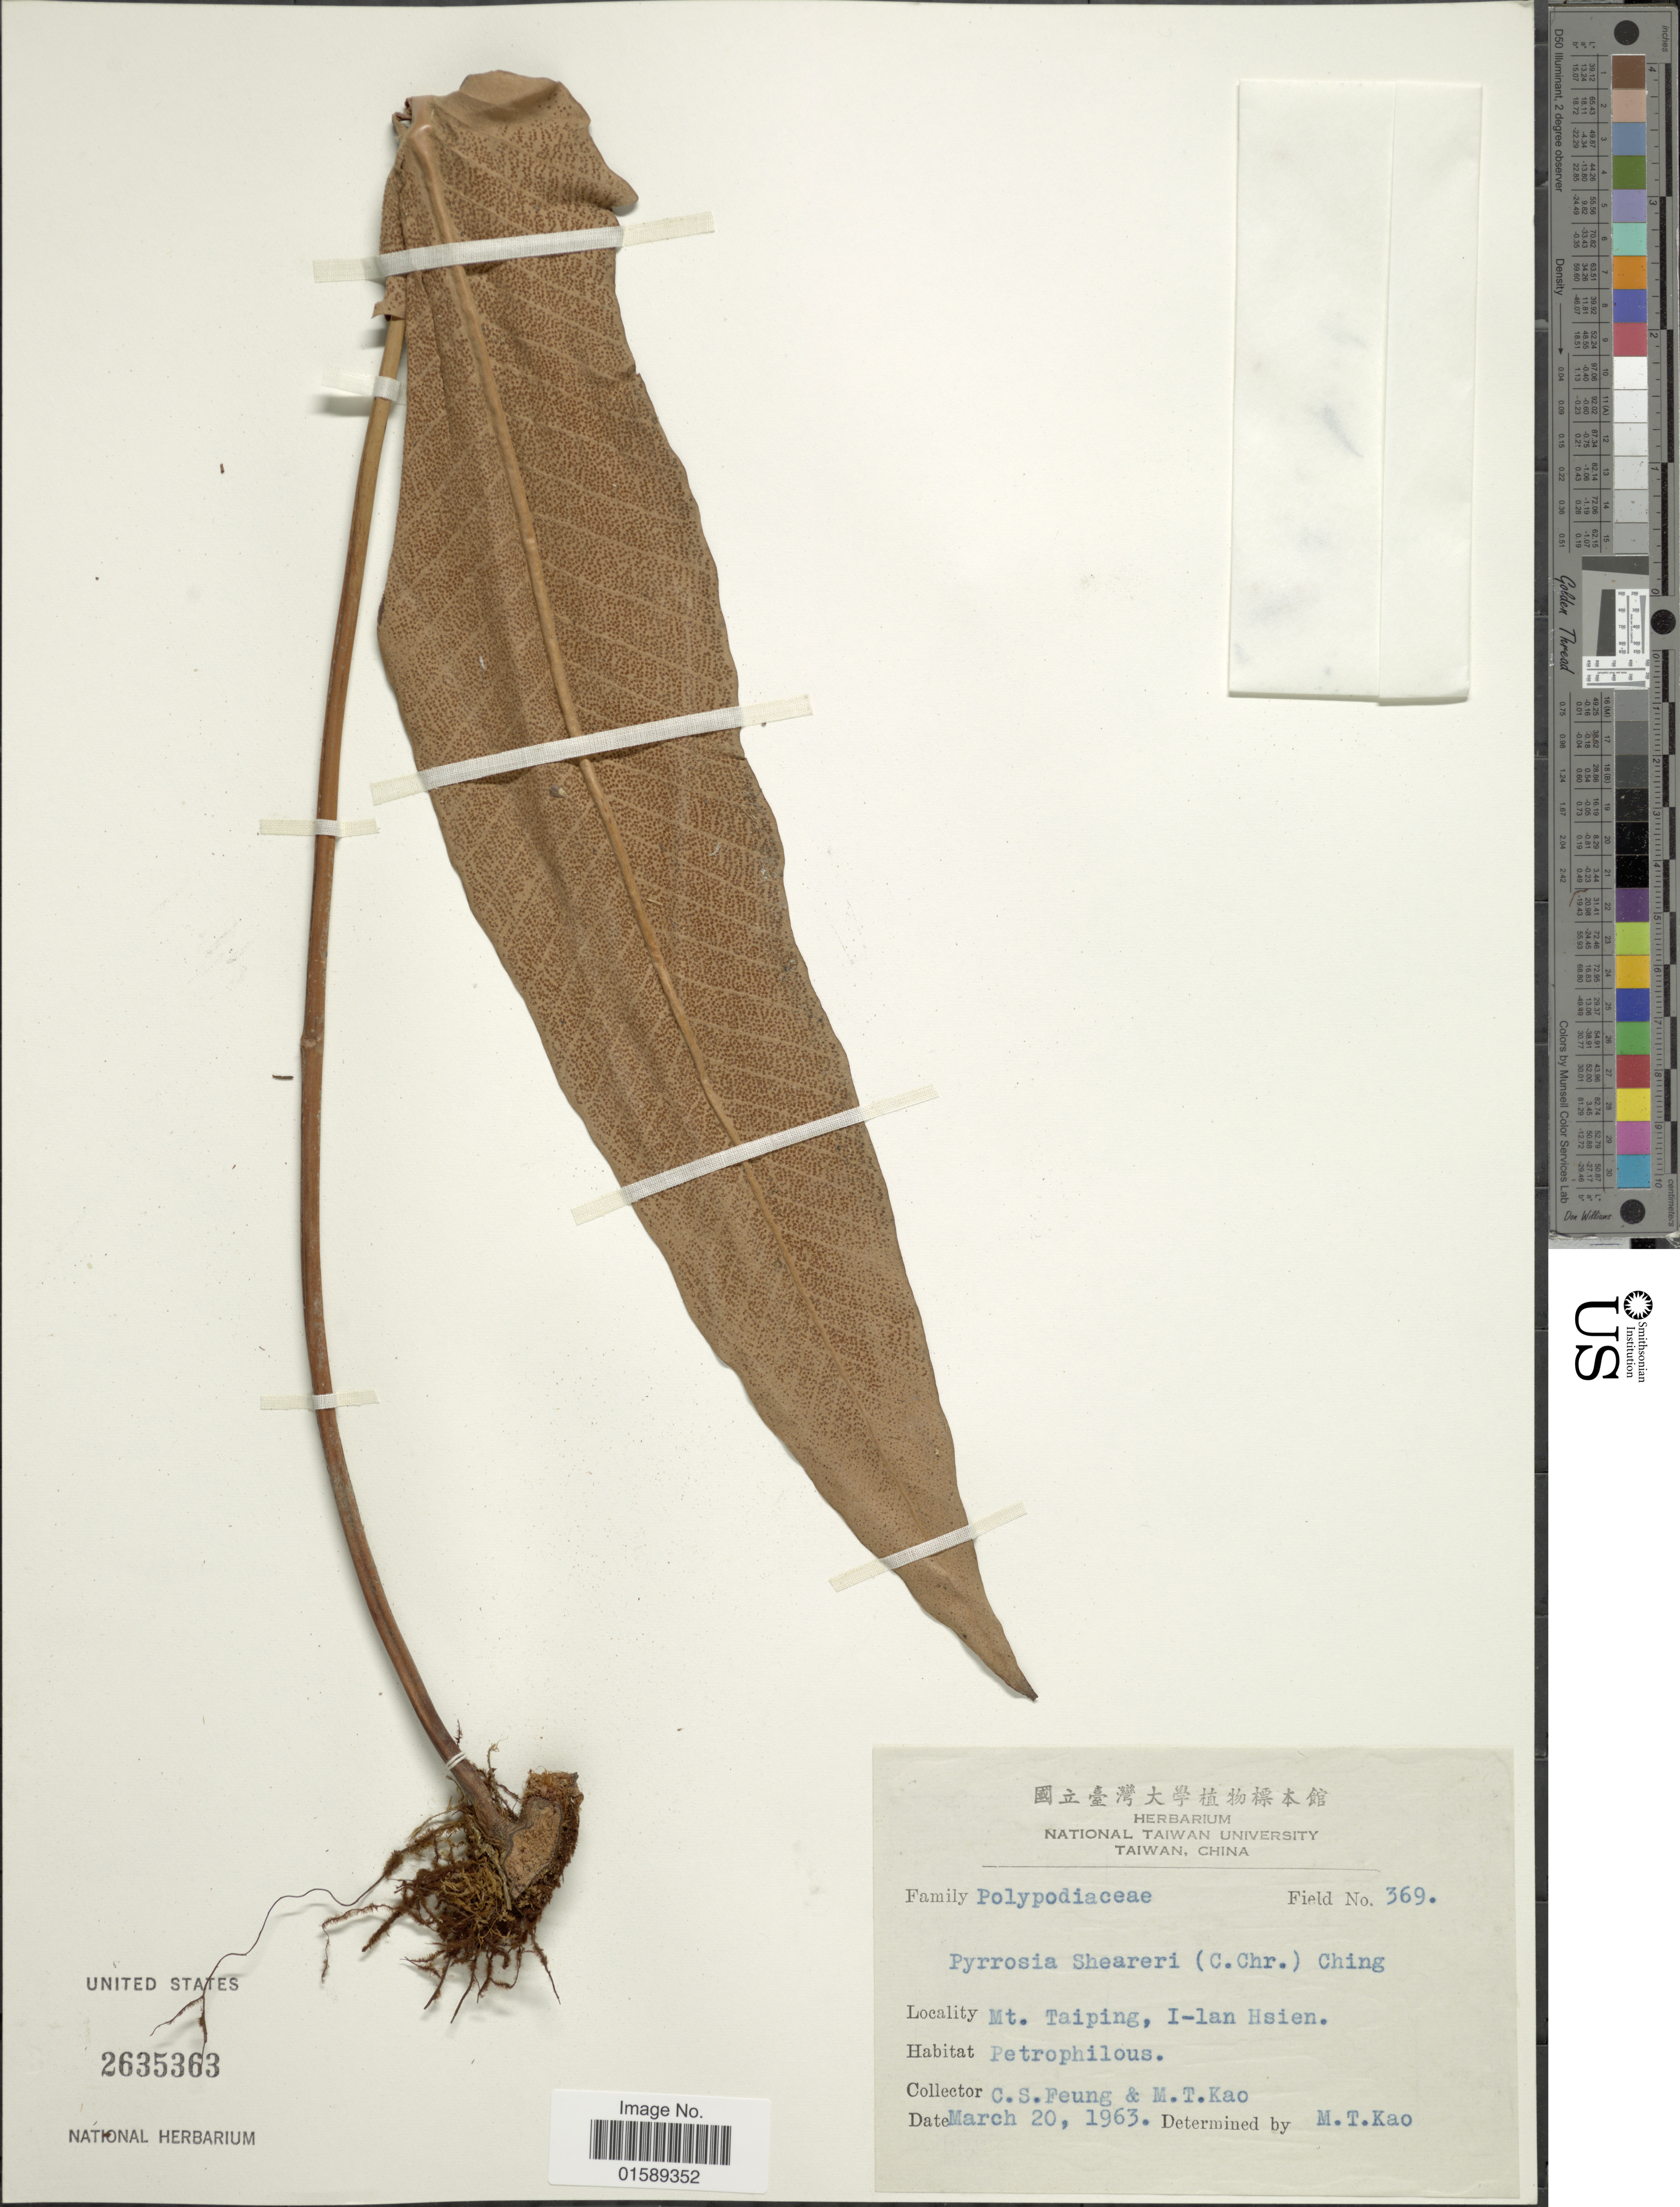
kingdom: Plantae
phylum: Tracheophyta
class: Polypodiopsida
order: Polypodiales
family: Polypodiaceae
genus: Pyrrosia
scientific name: Pyrrosia sheareri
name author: (Baker) Ching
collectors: C. Feung & M. T. Kao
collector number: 369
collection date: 1963-03-20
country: Taiwan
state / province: Ilan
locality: Mt. Taiping, I-lan Hsien.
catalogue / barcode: US 2635363